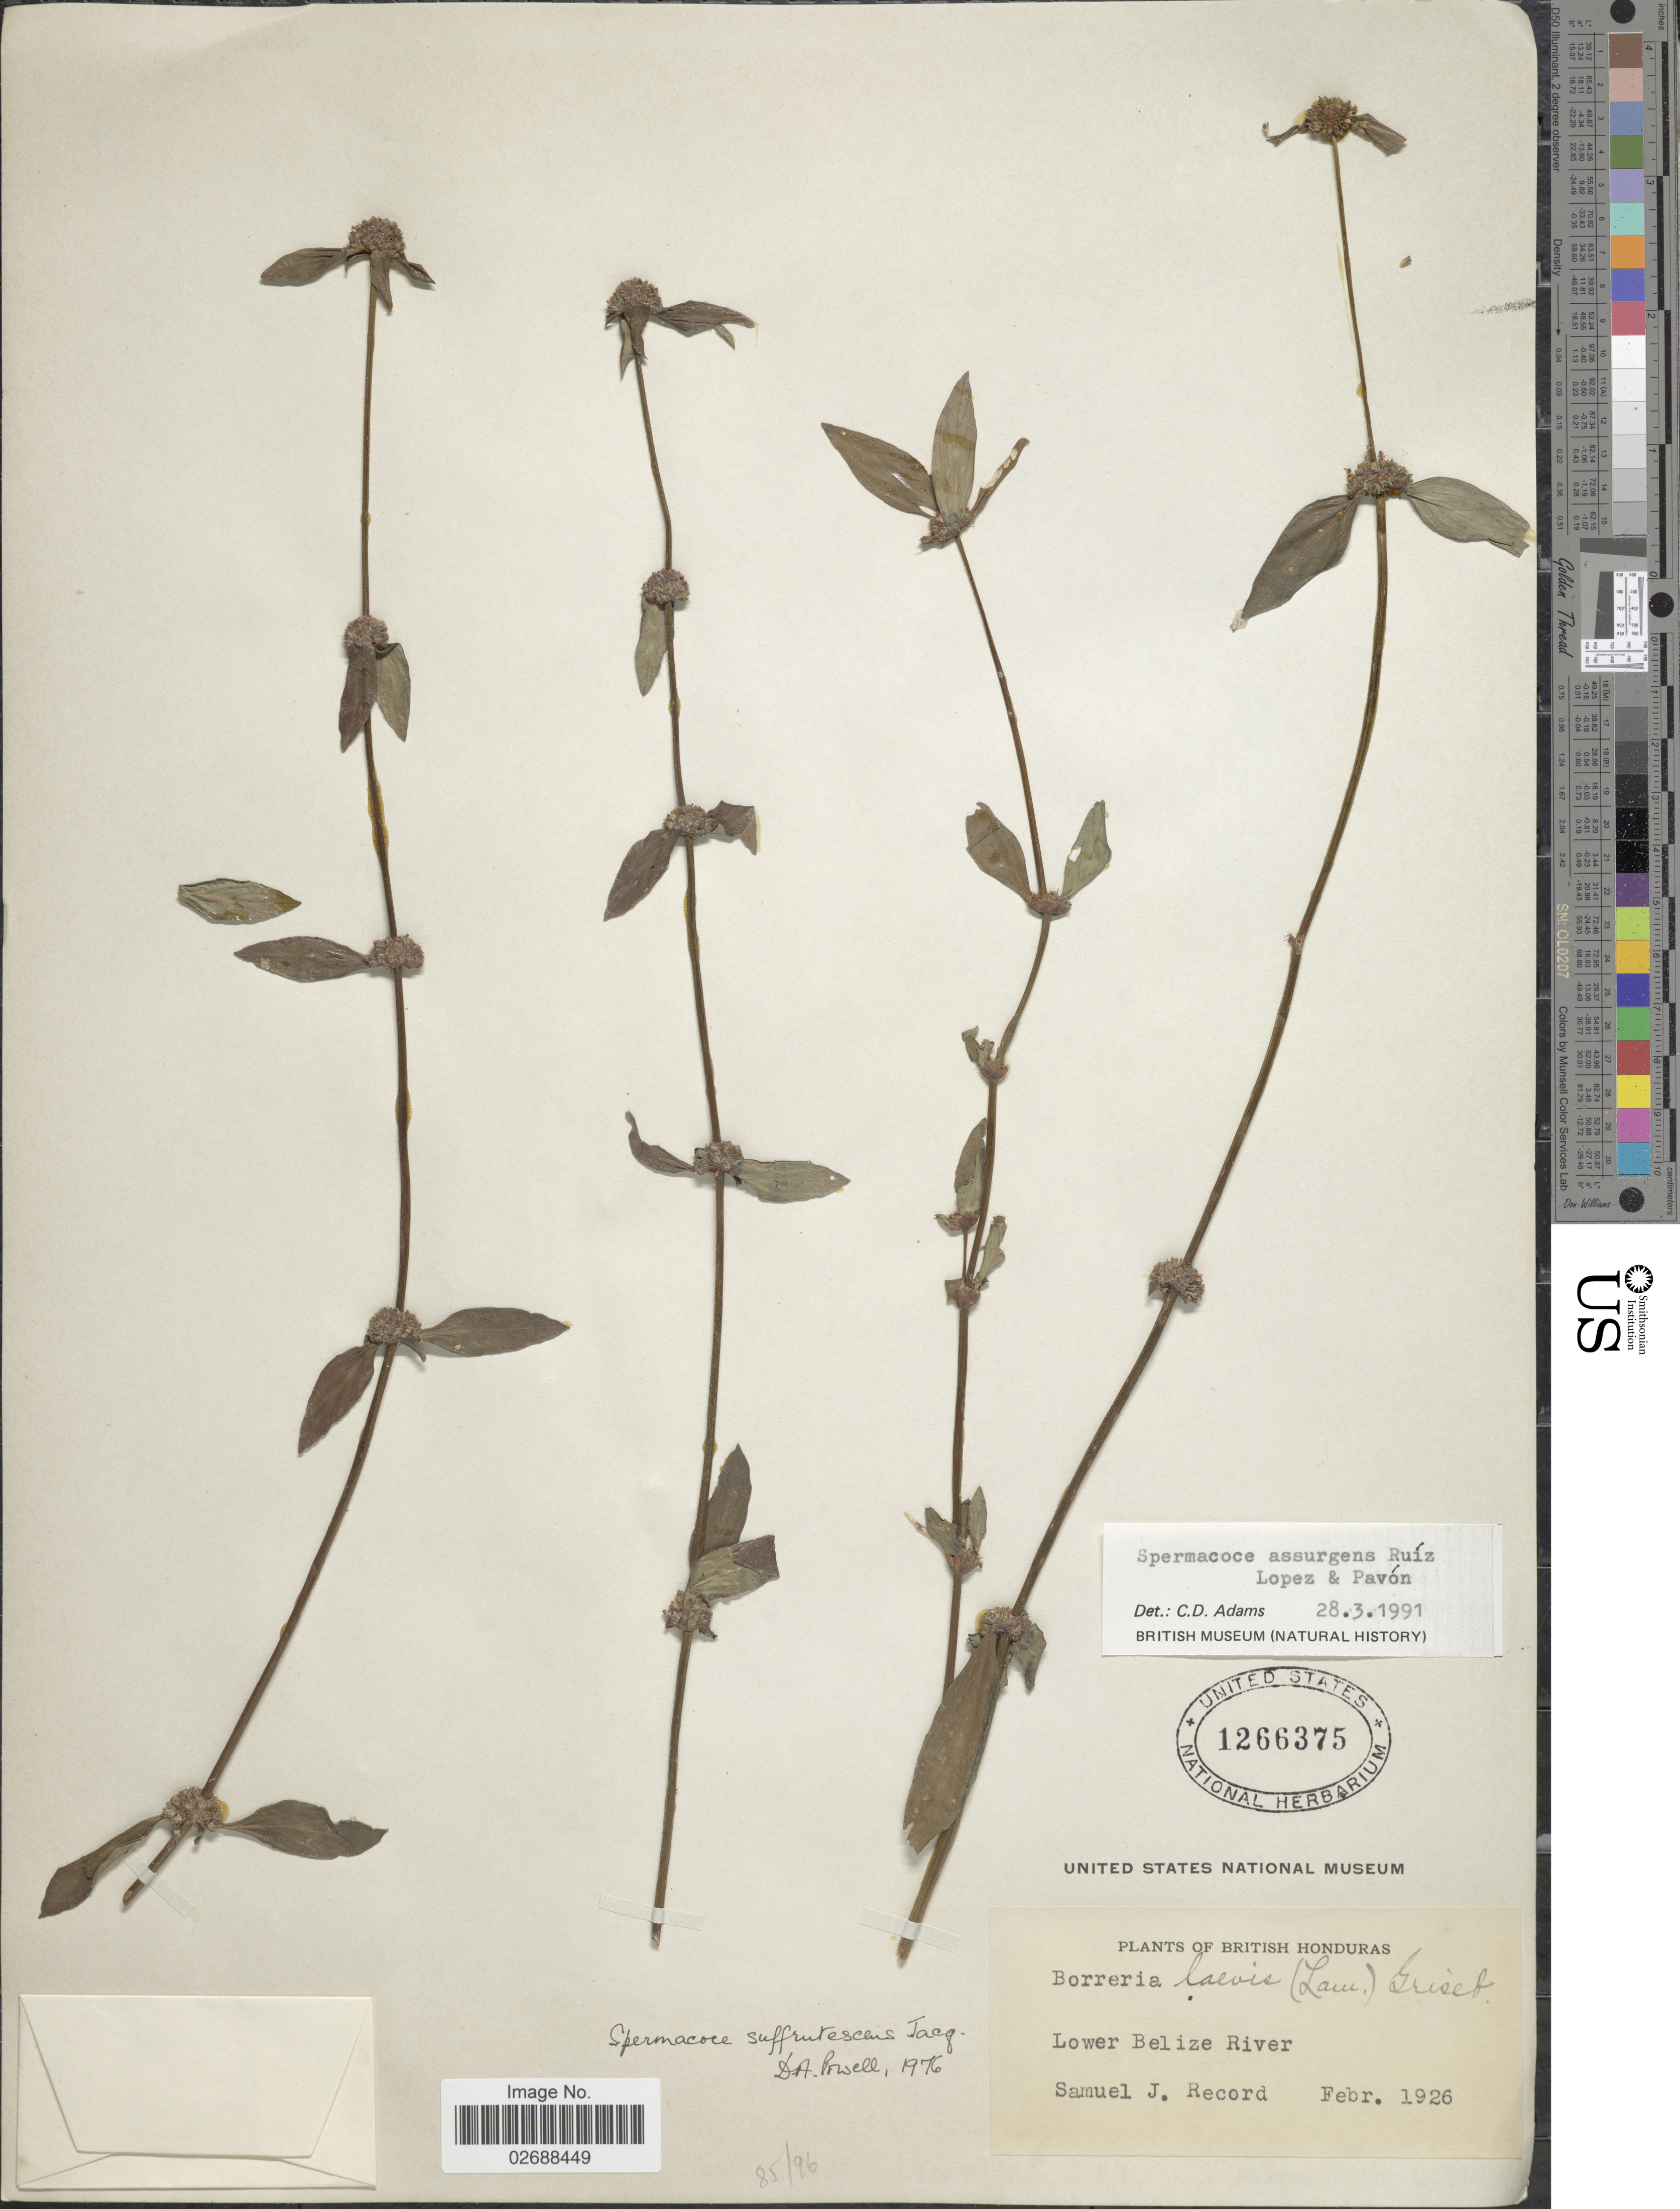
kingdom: Plantae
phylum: Tracheophyta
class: Magnoliopsida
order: Gentianales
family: Rubiaceae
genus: Spermacoce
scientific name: Spermacoce assurgens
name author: Ruiz & Pav.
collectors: S. J. Record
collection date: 1926-02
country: Belize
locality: British Honduras. Lower Belize River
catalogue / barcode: US 1266375